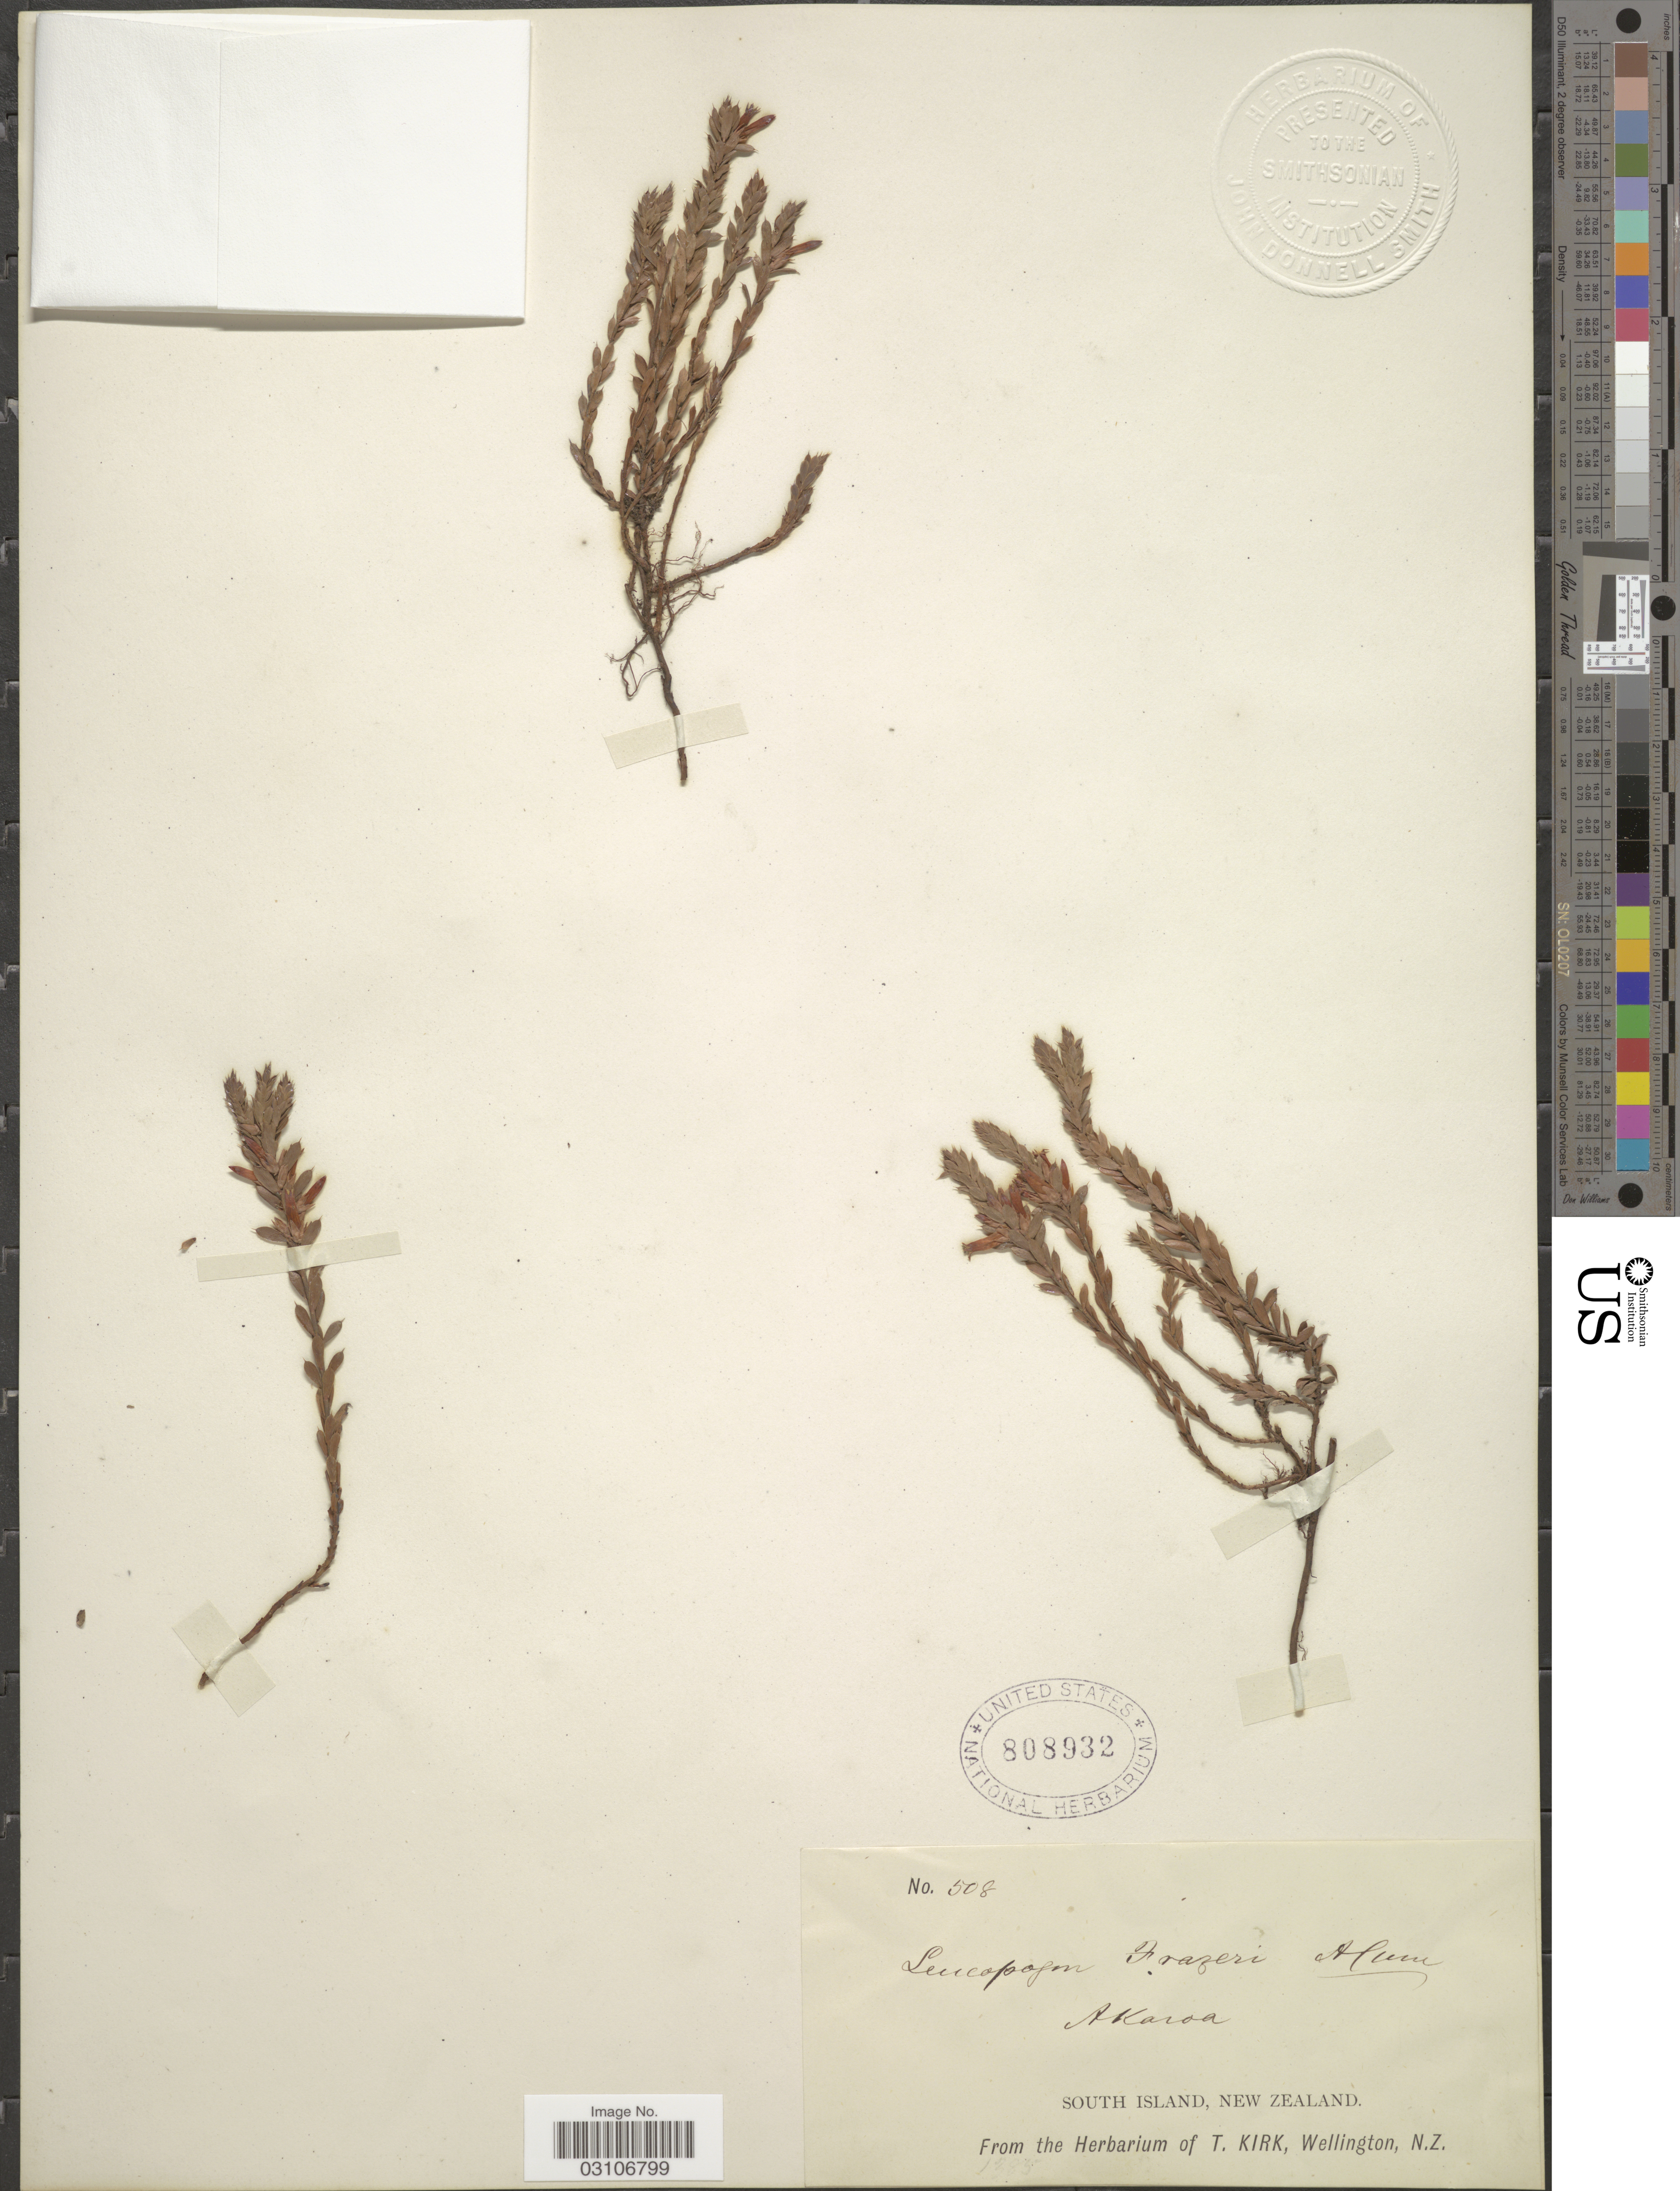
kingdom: Plantae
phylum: Tracheophyta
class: Magnoliopsida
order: Ericales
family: Ericaceae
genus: Leucopogon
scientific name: Leucopogon fraseri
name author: A. Cunn.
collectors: ex herb. T. Kirk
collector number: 508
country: New Zealand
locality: Akaroa. South Island.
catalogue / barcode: US 808932